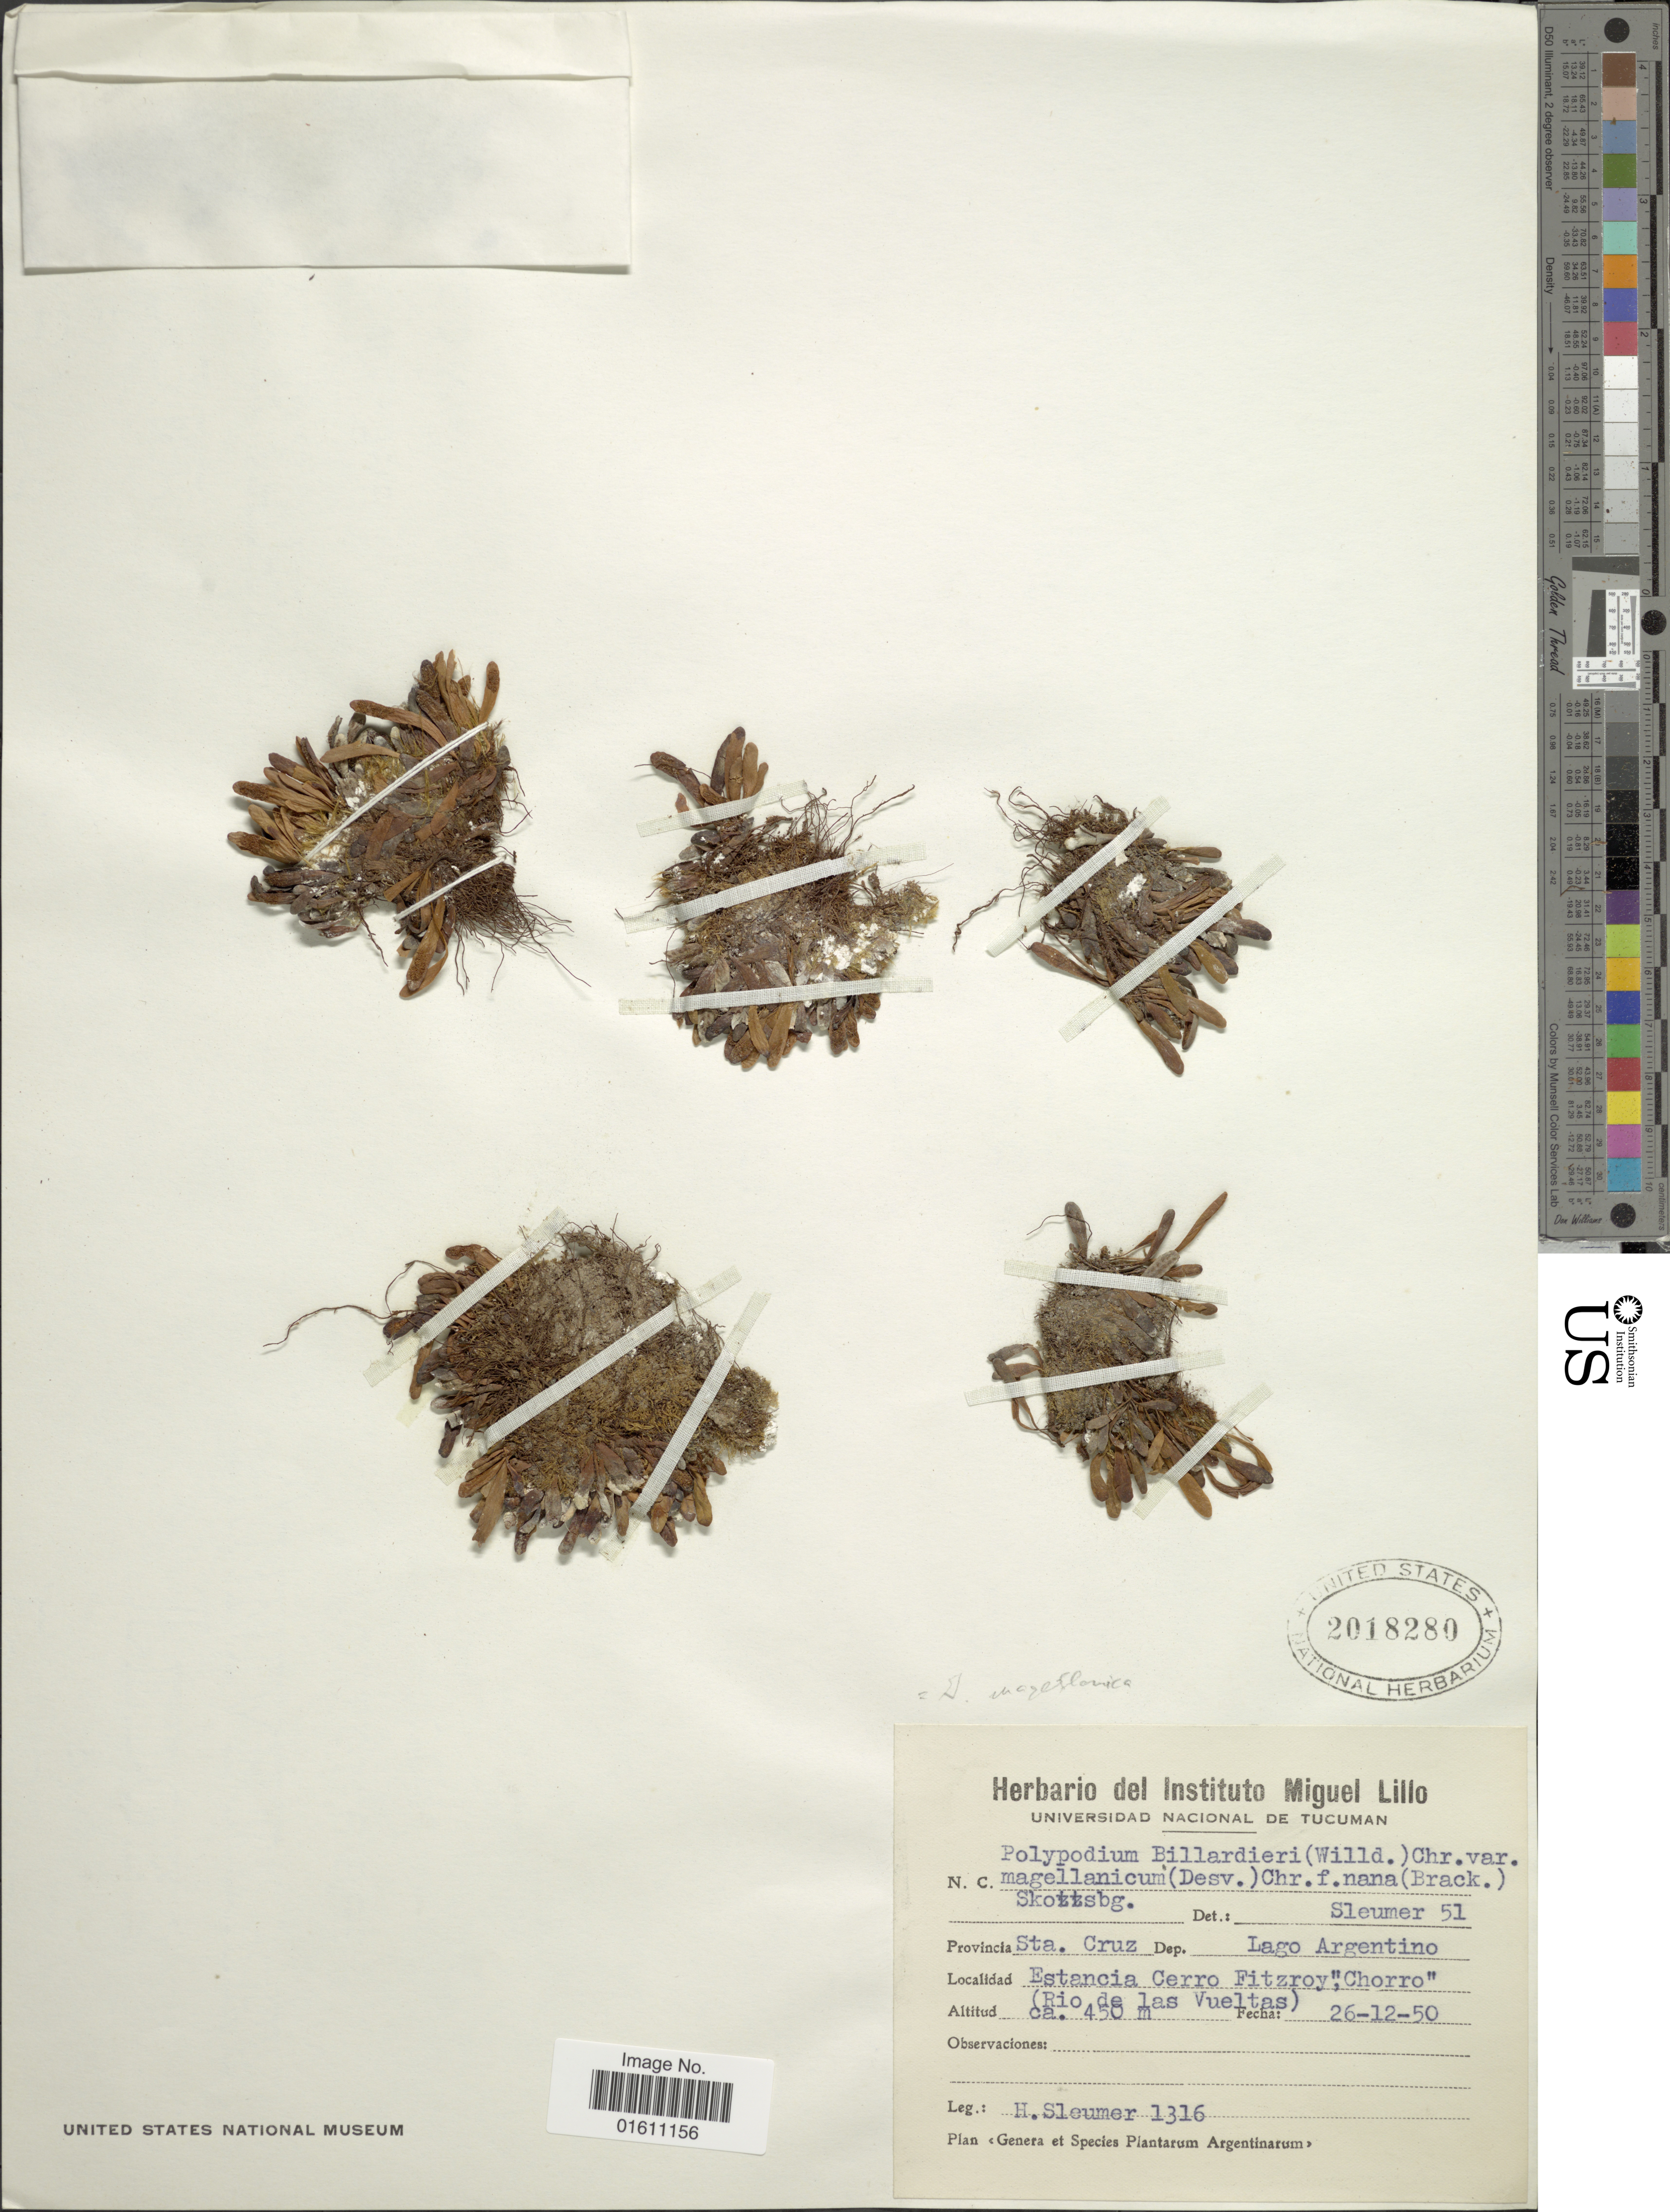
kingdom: Plantae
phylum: Tracheophyta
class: Polypodiopsida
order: Polypodiales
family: Polypodiaceae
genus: Notogrammitis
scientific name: Notogrammitis patagonica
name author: (C. Chr.) Parris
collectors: H. O. Sleumer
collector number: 1316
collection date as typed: Transcribed d/m/y: 26/12/50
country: Argentina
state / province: Santa Cruz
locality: Provincia : Sta. Cruz, Dep. Lago Argentino, Estancia Cerro Fitzroy, "Chorro". (Rio de las Vueltas).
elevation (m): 450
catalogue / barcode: US 2018280